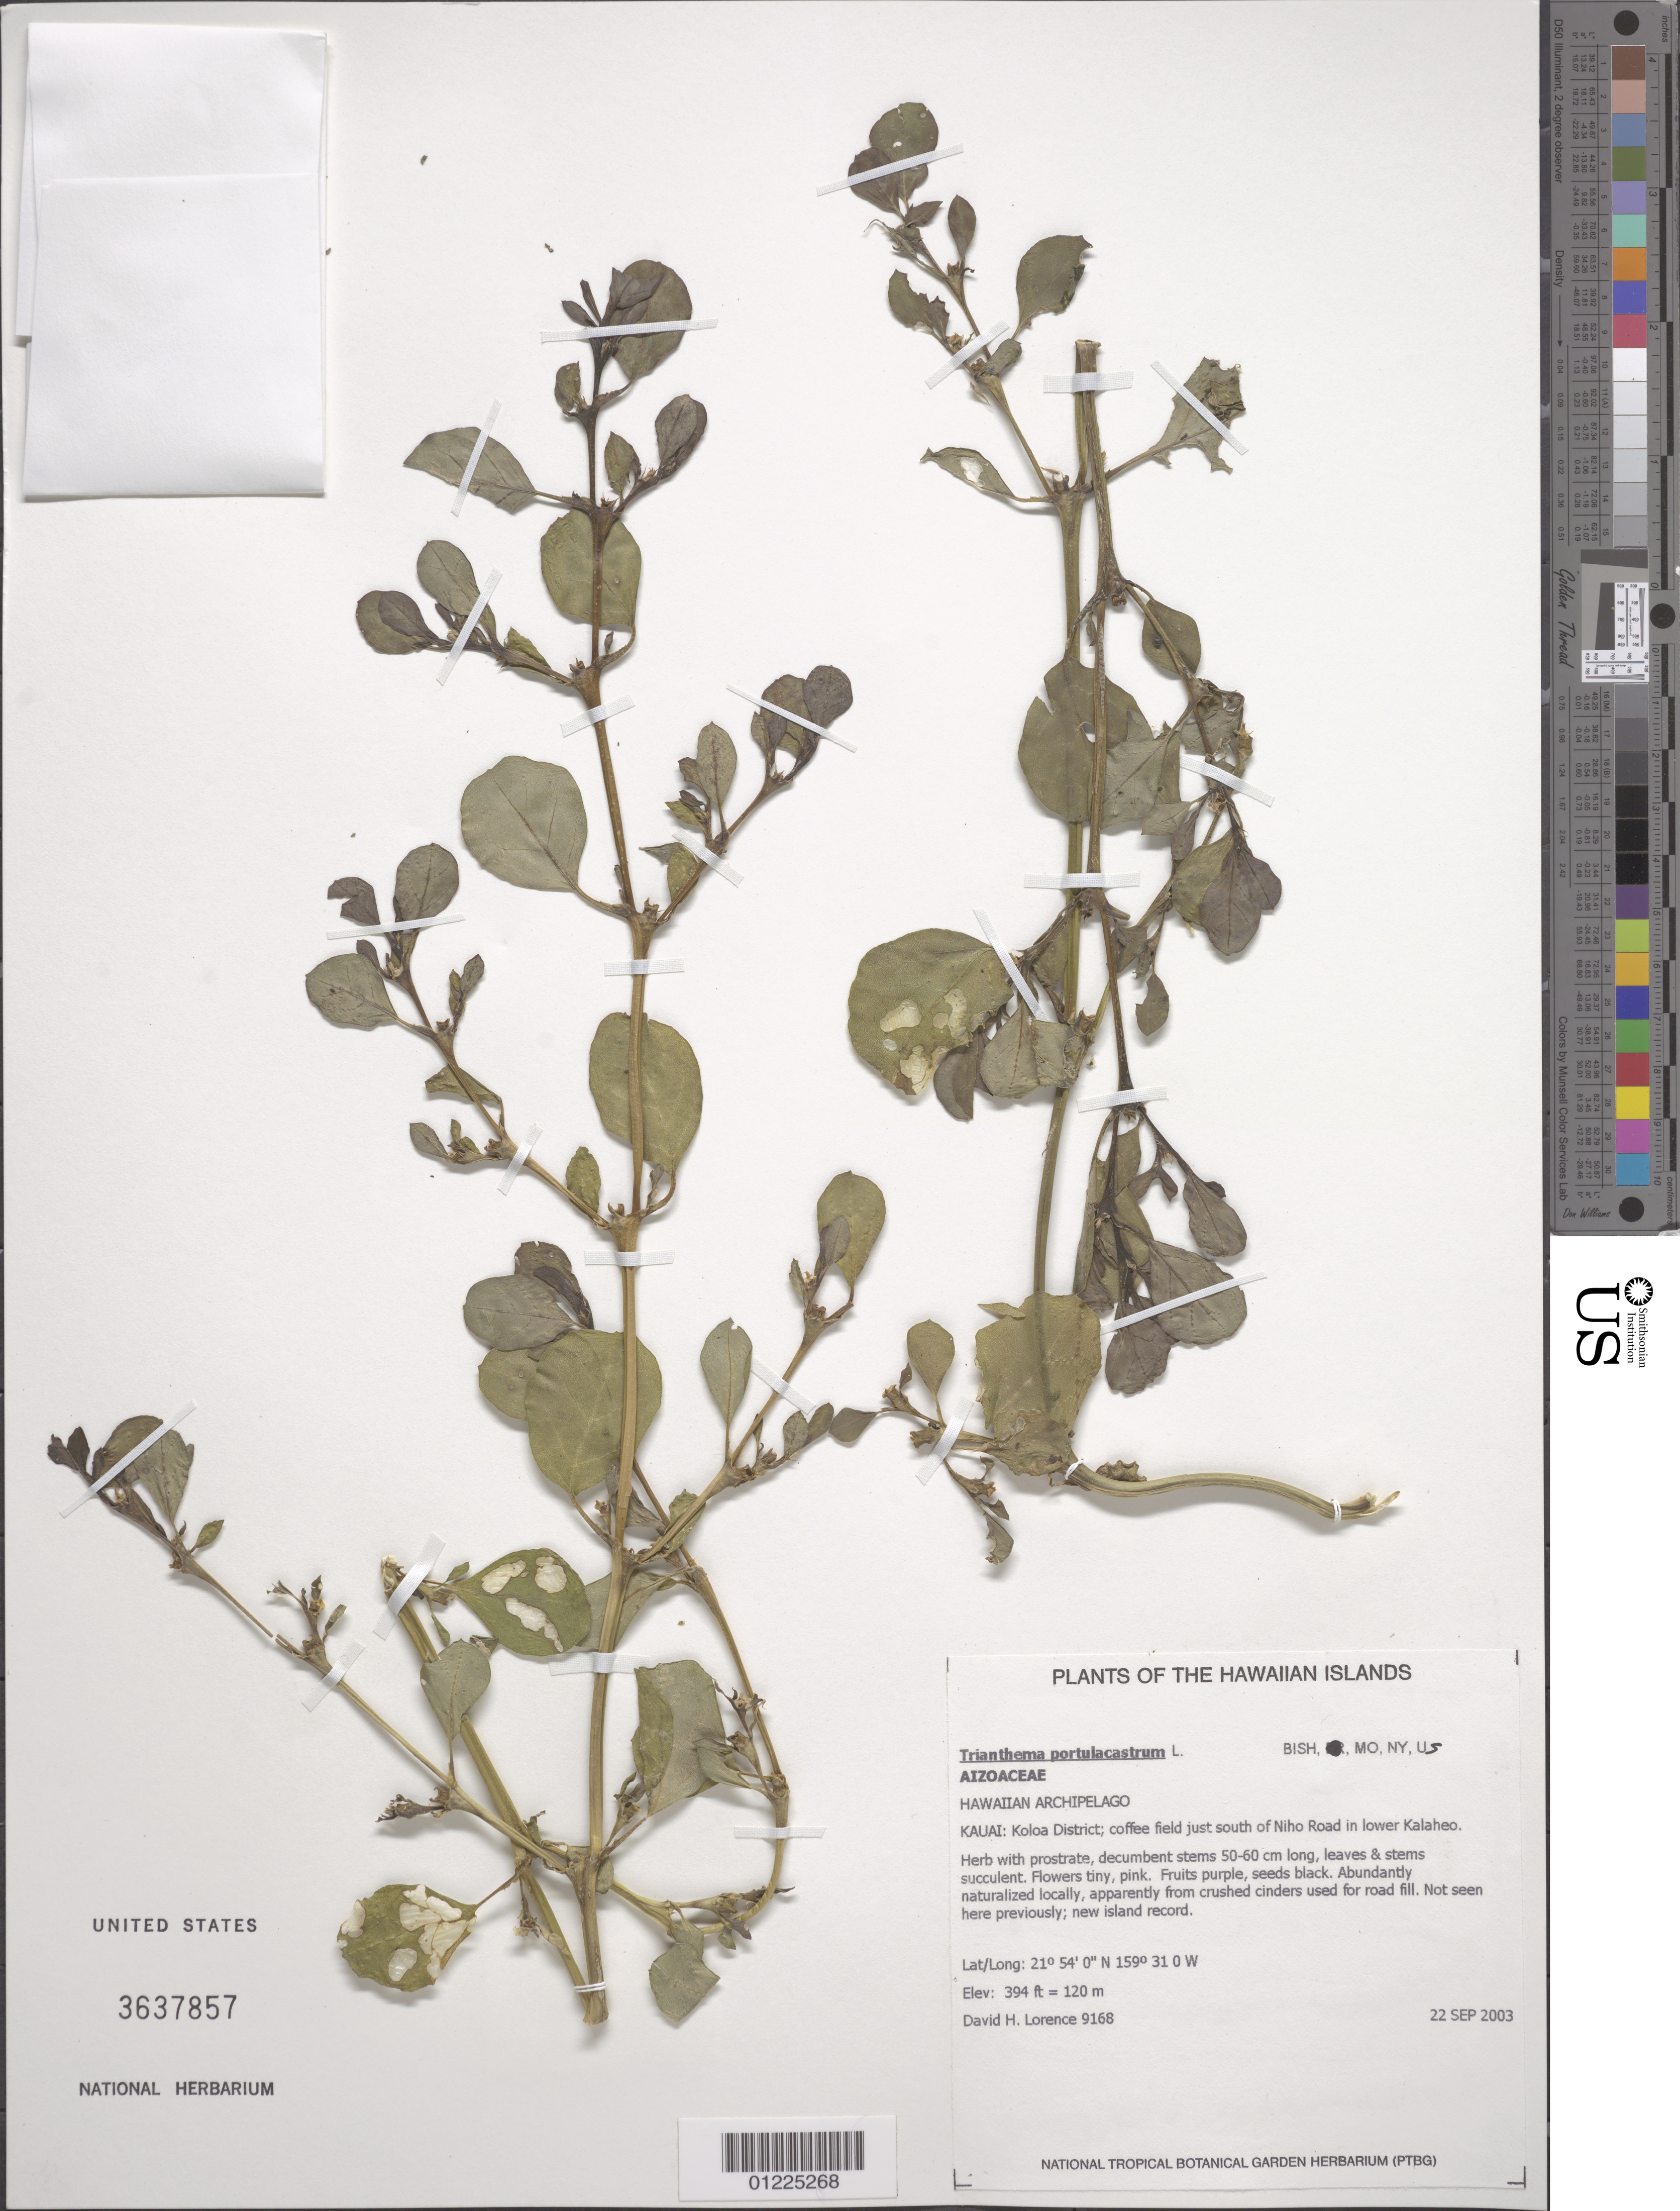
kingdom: Plantae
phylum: Tracheophyta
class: Magnoliopsida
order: Caryophyllales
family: Aizoaceae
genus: Trianthema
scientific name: Trianthema portulacastrum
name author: L.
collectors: D. Lorence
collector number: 9168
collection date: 2003-09-22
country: United States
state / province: Hawaii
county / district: Kauai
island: Kaua'i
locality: Koloa District, coffee field S of Niho Rd in lower Kalaheo.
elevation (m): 120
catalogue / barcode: US 3637857